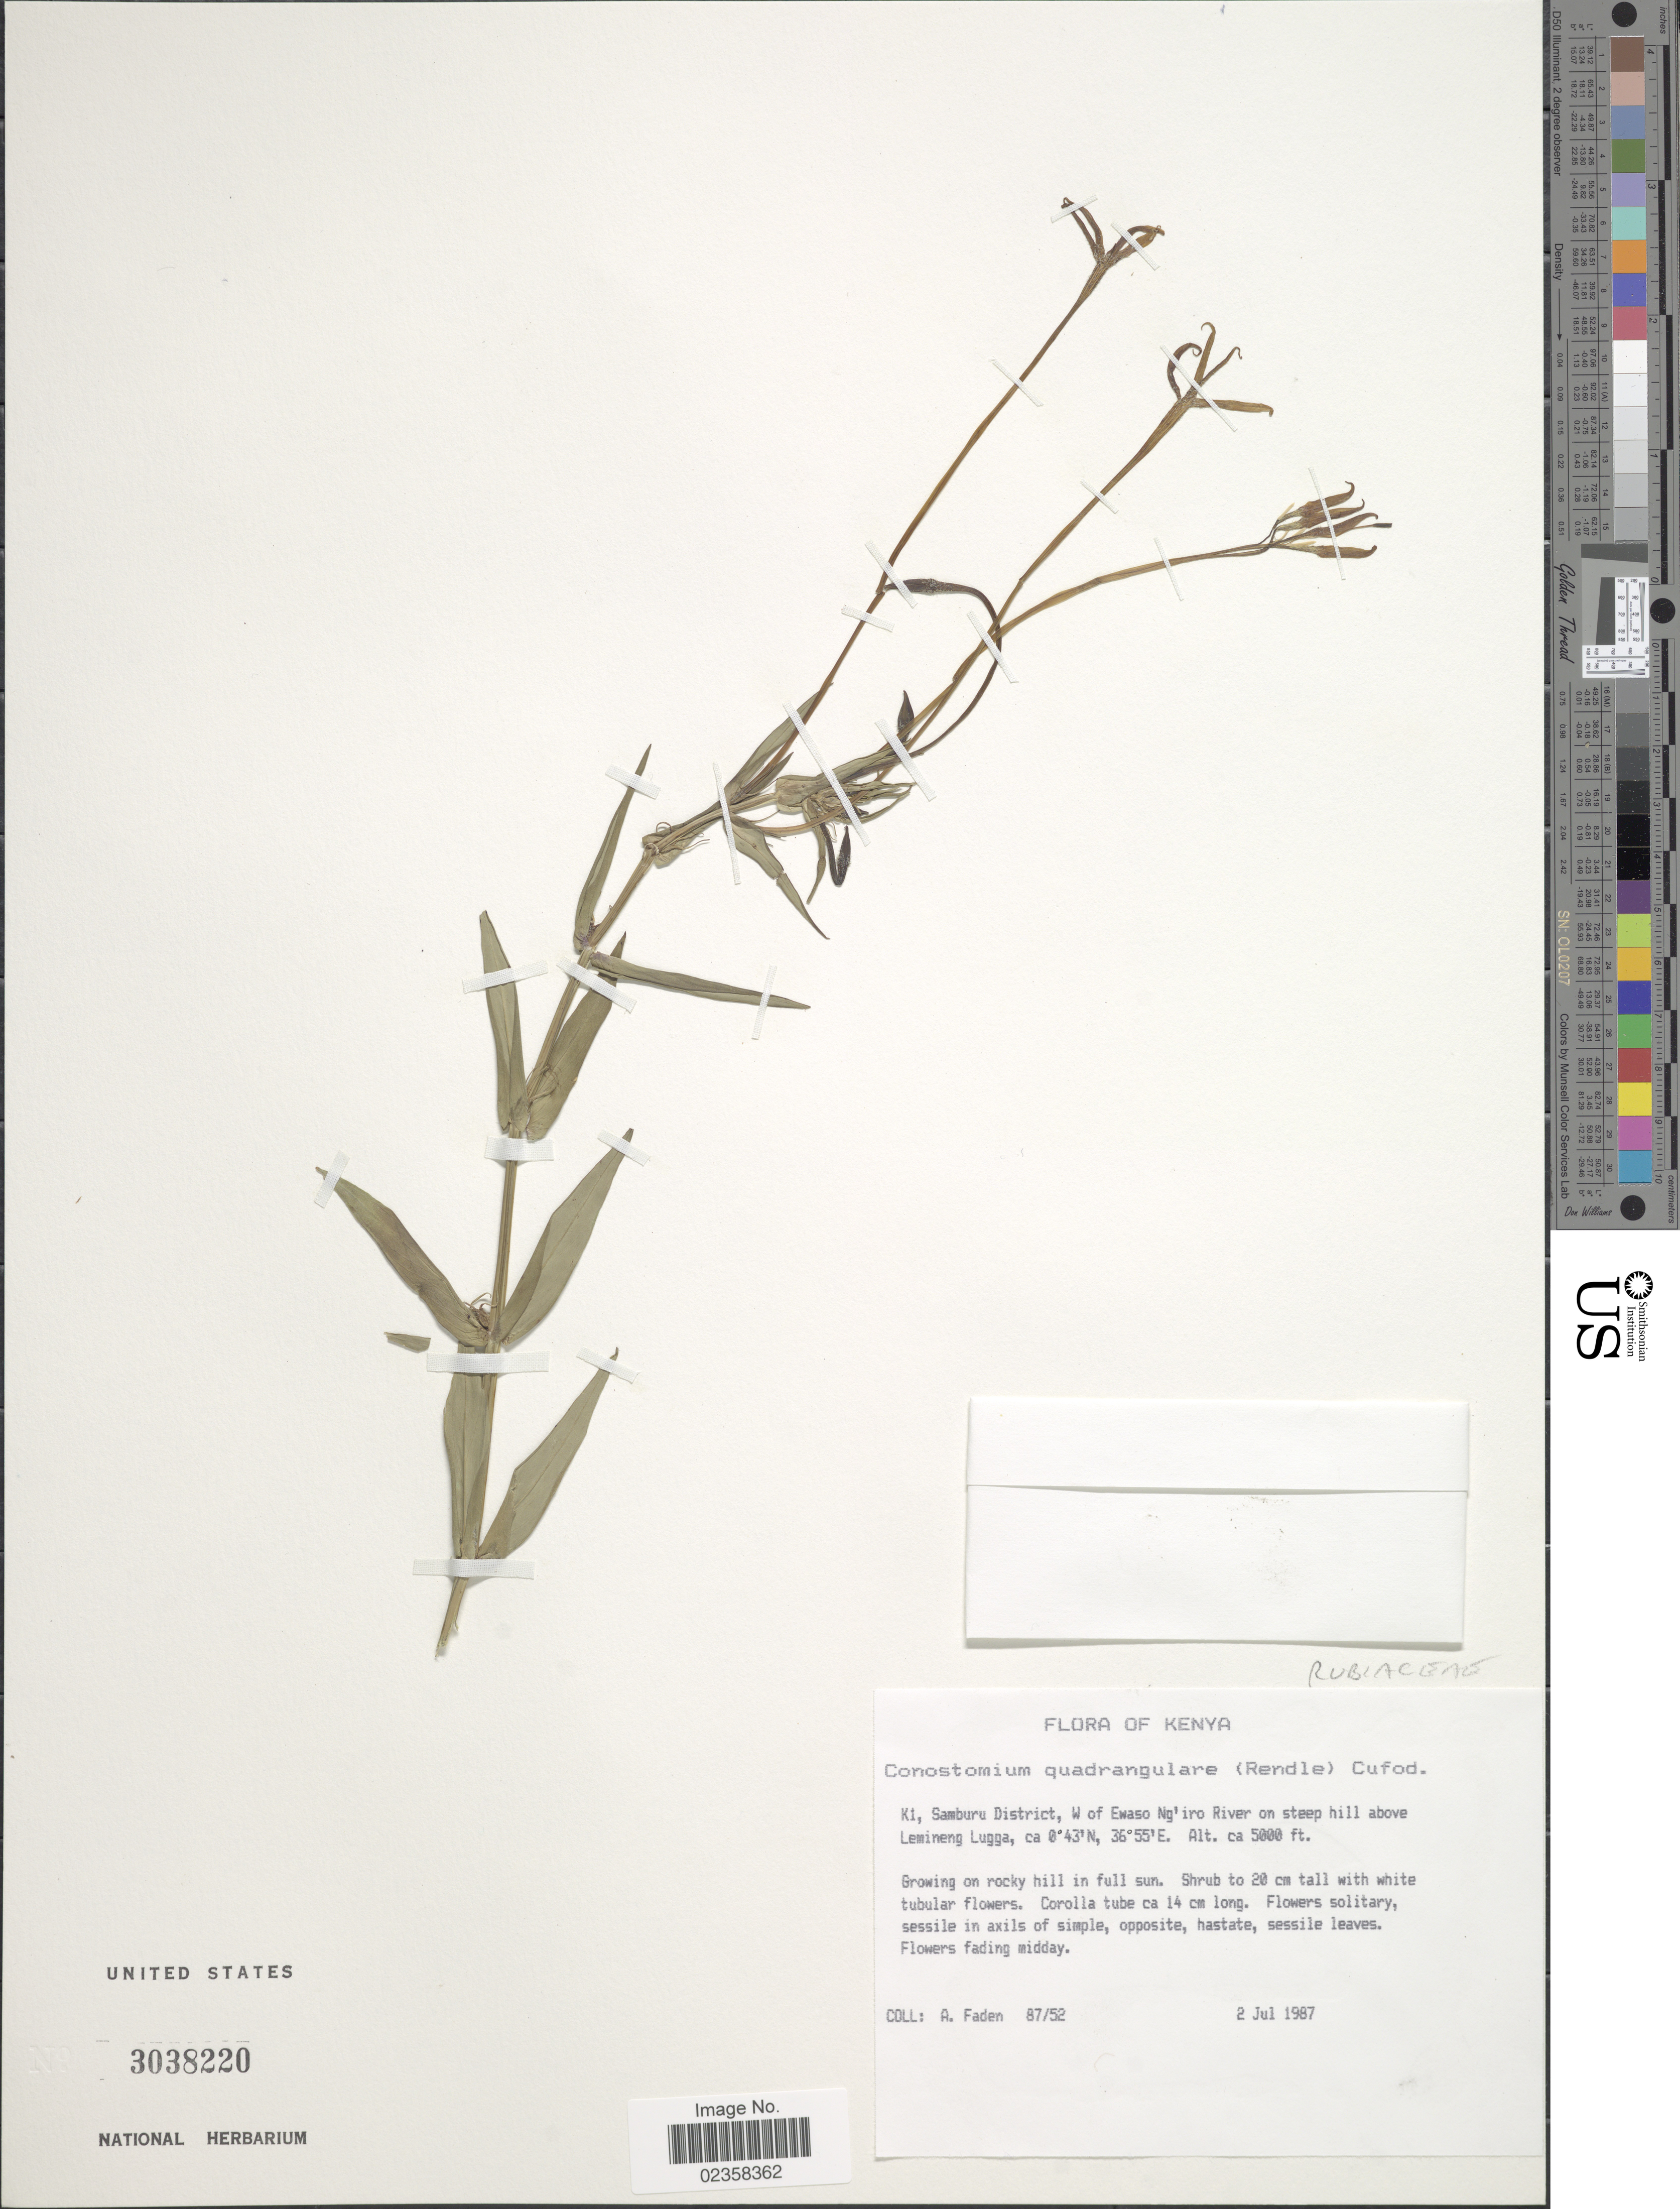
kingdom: Plantae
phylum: Tracheophyta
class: Magnoliopsida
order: Gentianales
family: Rubiaceae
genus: Conostomium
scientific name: Conostomium quadrangulare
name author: (Rendle) Cufod.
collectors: A. J. Faden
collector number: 87/52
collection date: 1987-07-02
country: Kenya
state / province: Samburu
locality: K1, Samburu District, W of Ewaso Ng'iro River on steep hill above Lemineg Lugga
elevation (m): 1524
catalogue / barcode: US 3038220